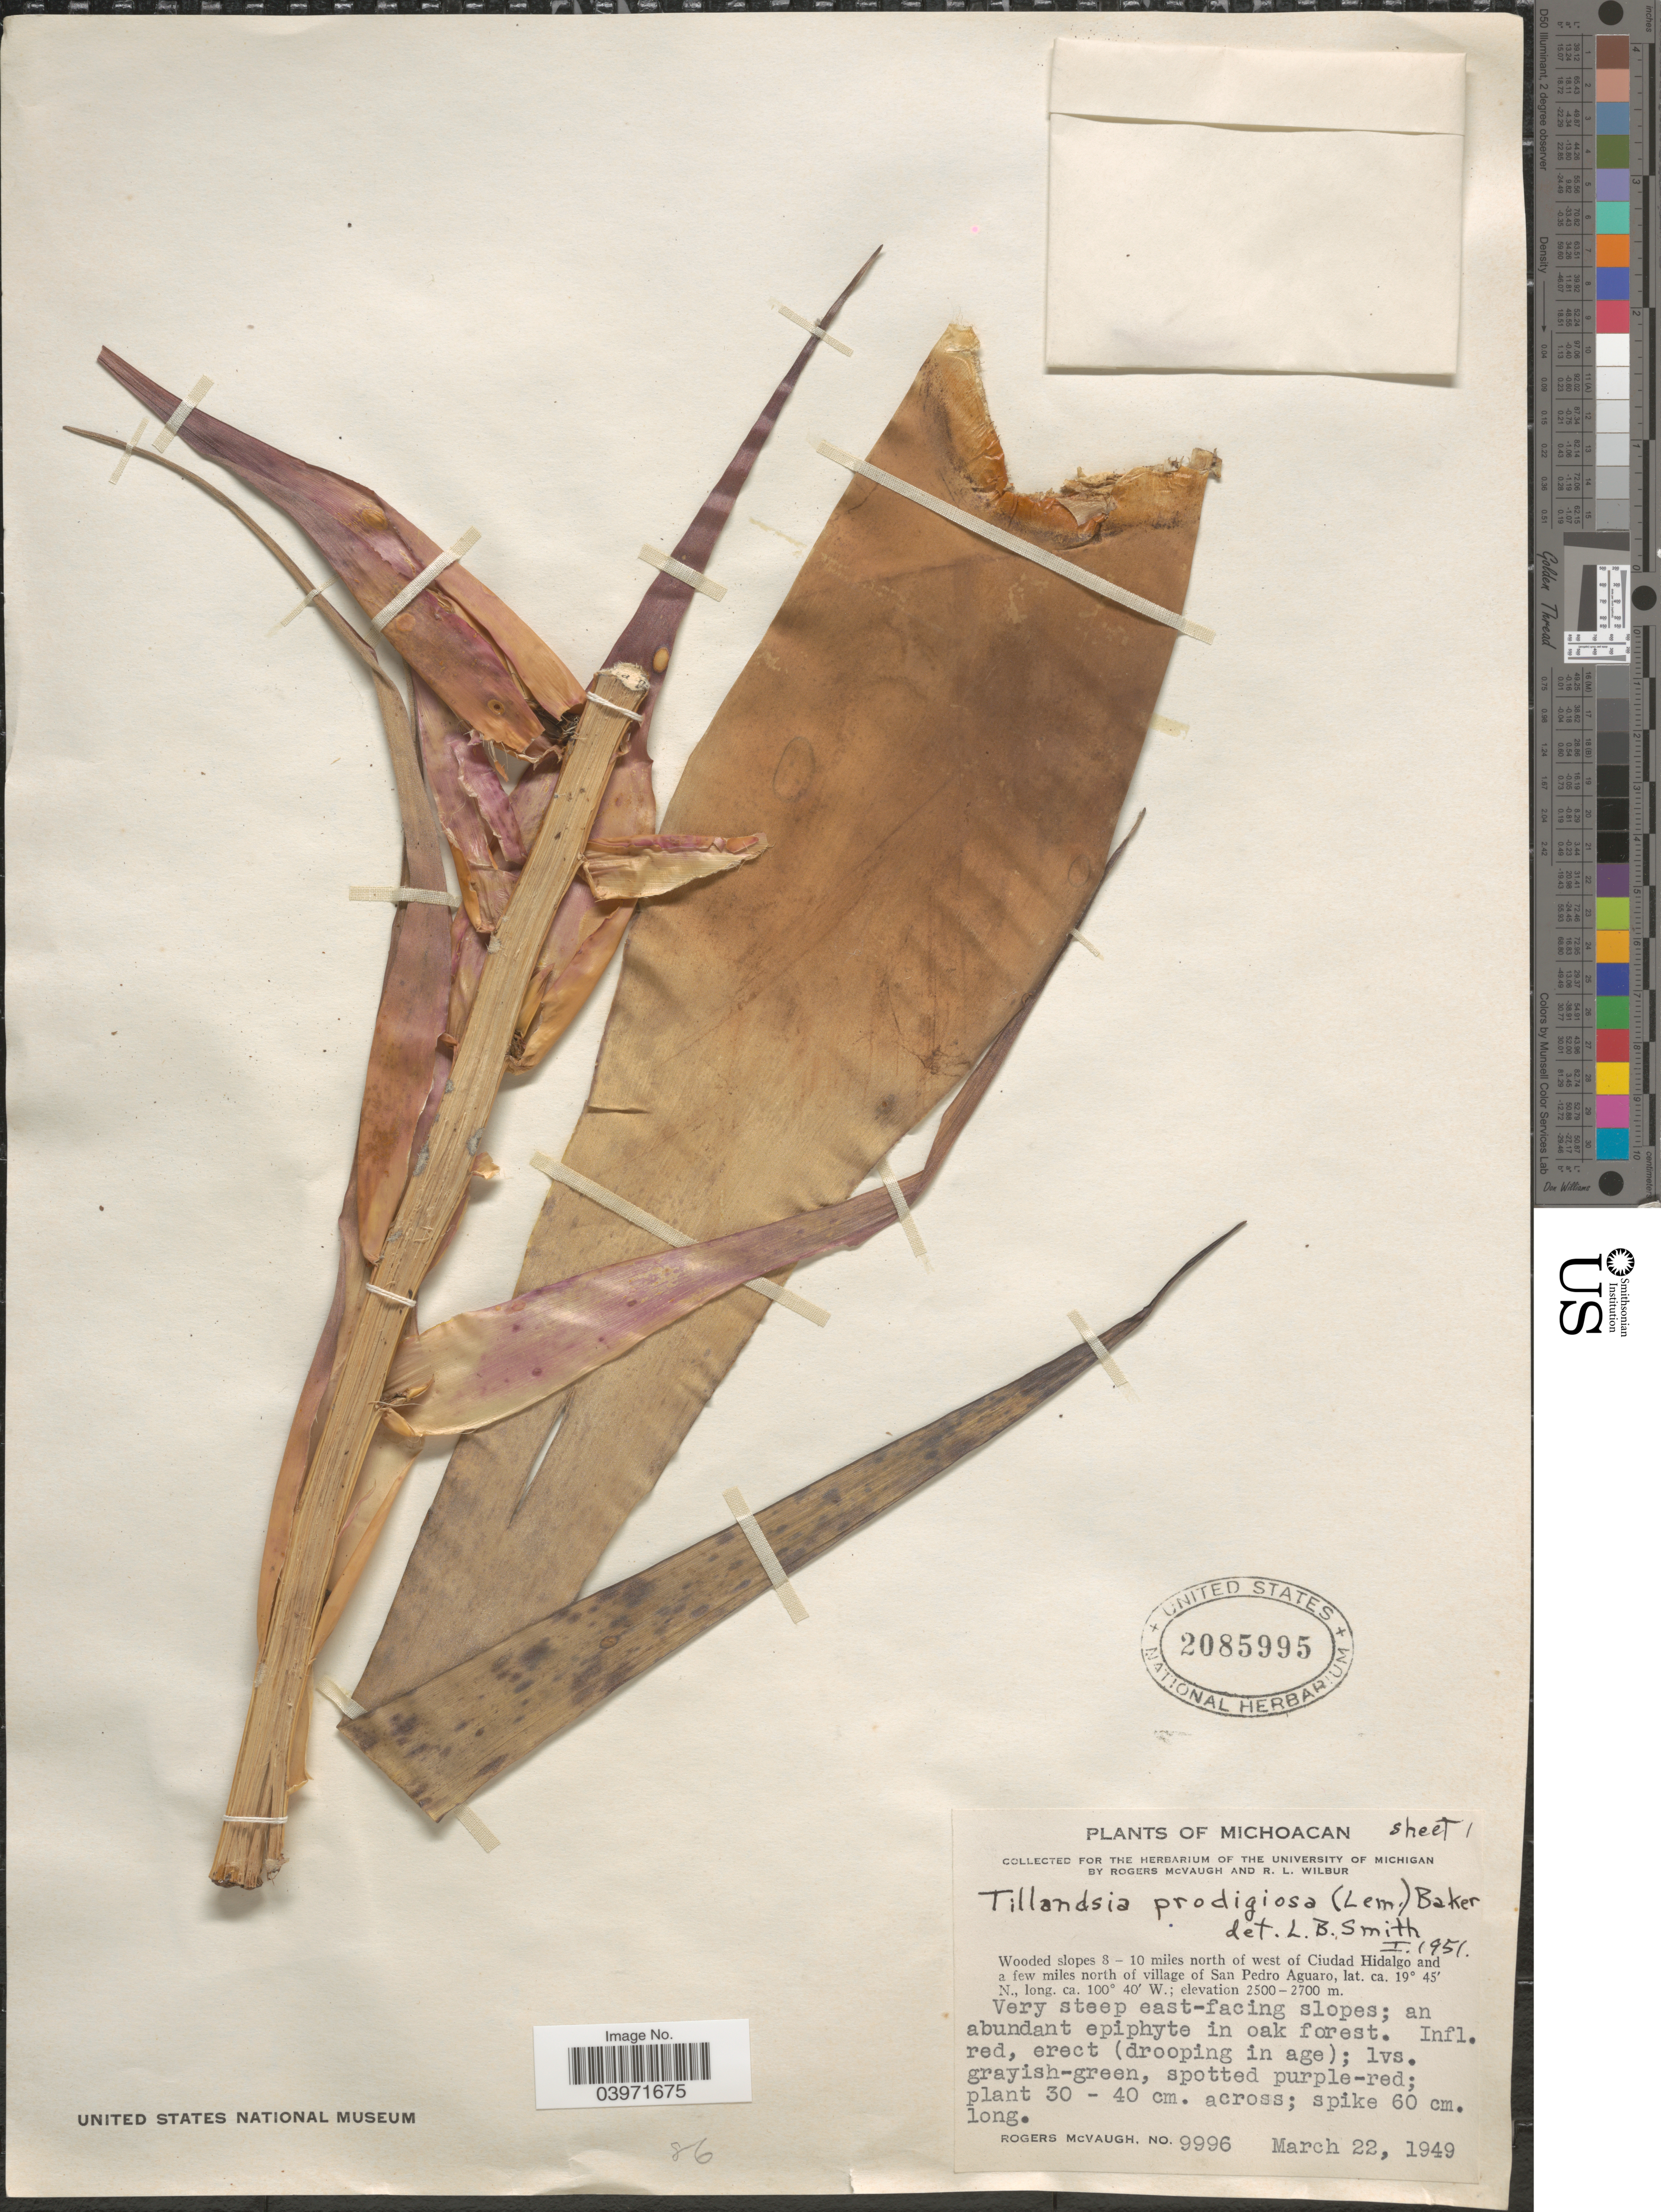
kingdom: Plantae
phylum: Tracheophyta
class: Liliopsida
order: Poales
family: Bromeliaceae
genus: Tillandsia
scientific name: Tillandsia prodigiosa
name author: (Lem.) Baker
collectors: R. McVaugh & R. L. Wilbur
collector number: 9996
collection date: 1949-03-22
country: Mexico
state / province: Michoacán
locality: Wooded slopes 8 - 10 miles north of west of Ciudad Hidalgo and a few miles north of village of San Pedro Aguaro.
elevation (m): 2500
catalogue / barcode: US 2085995